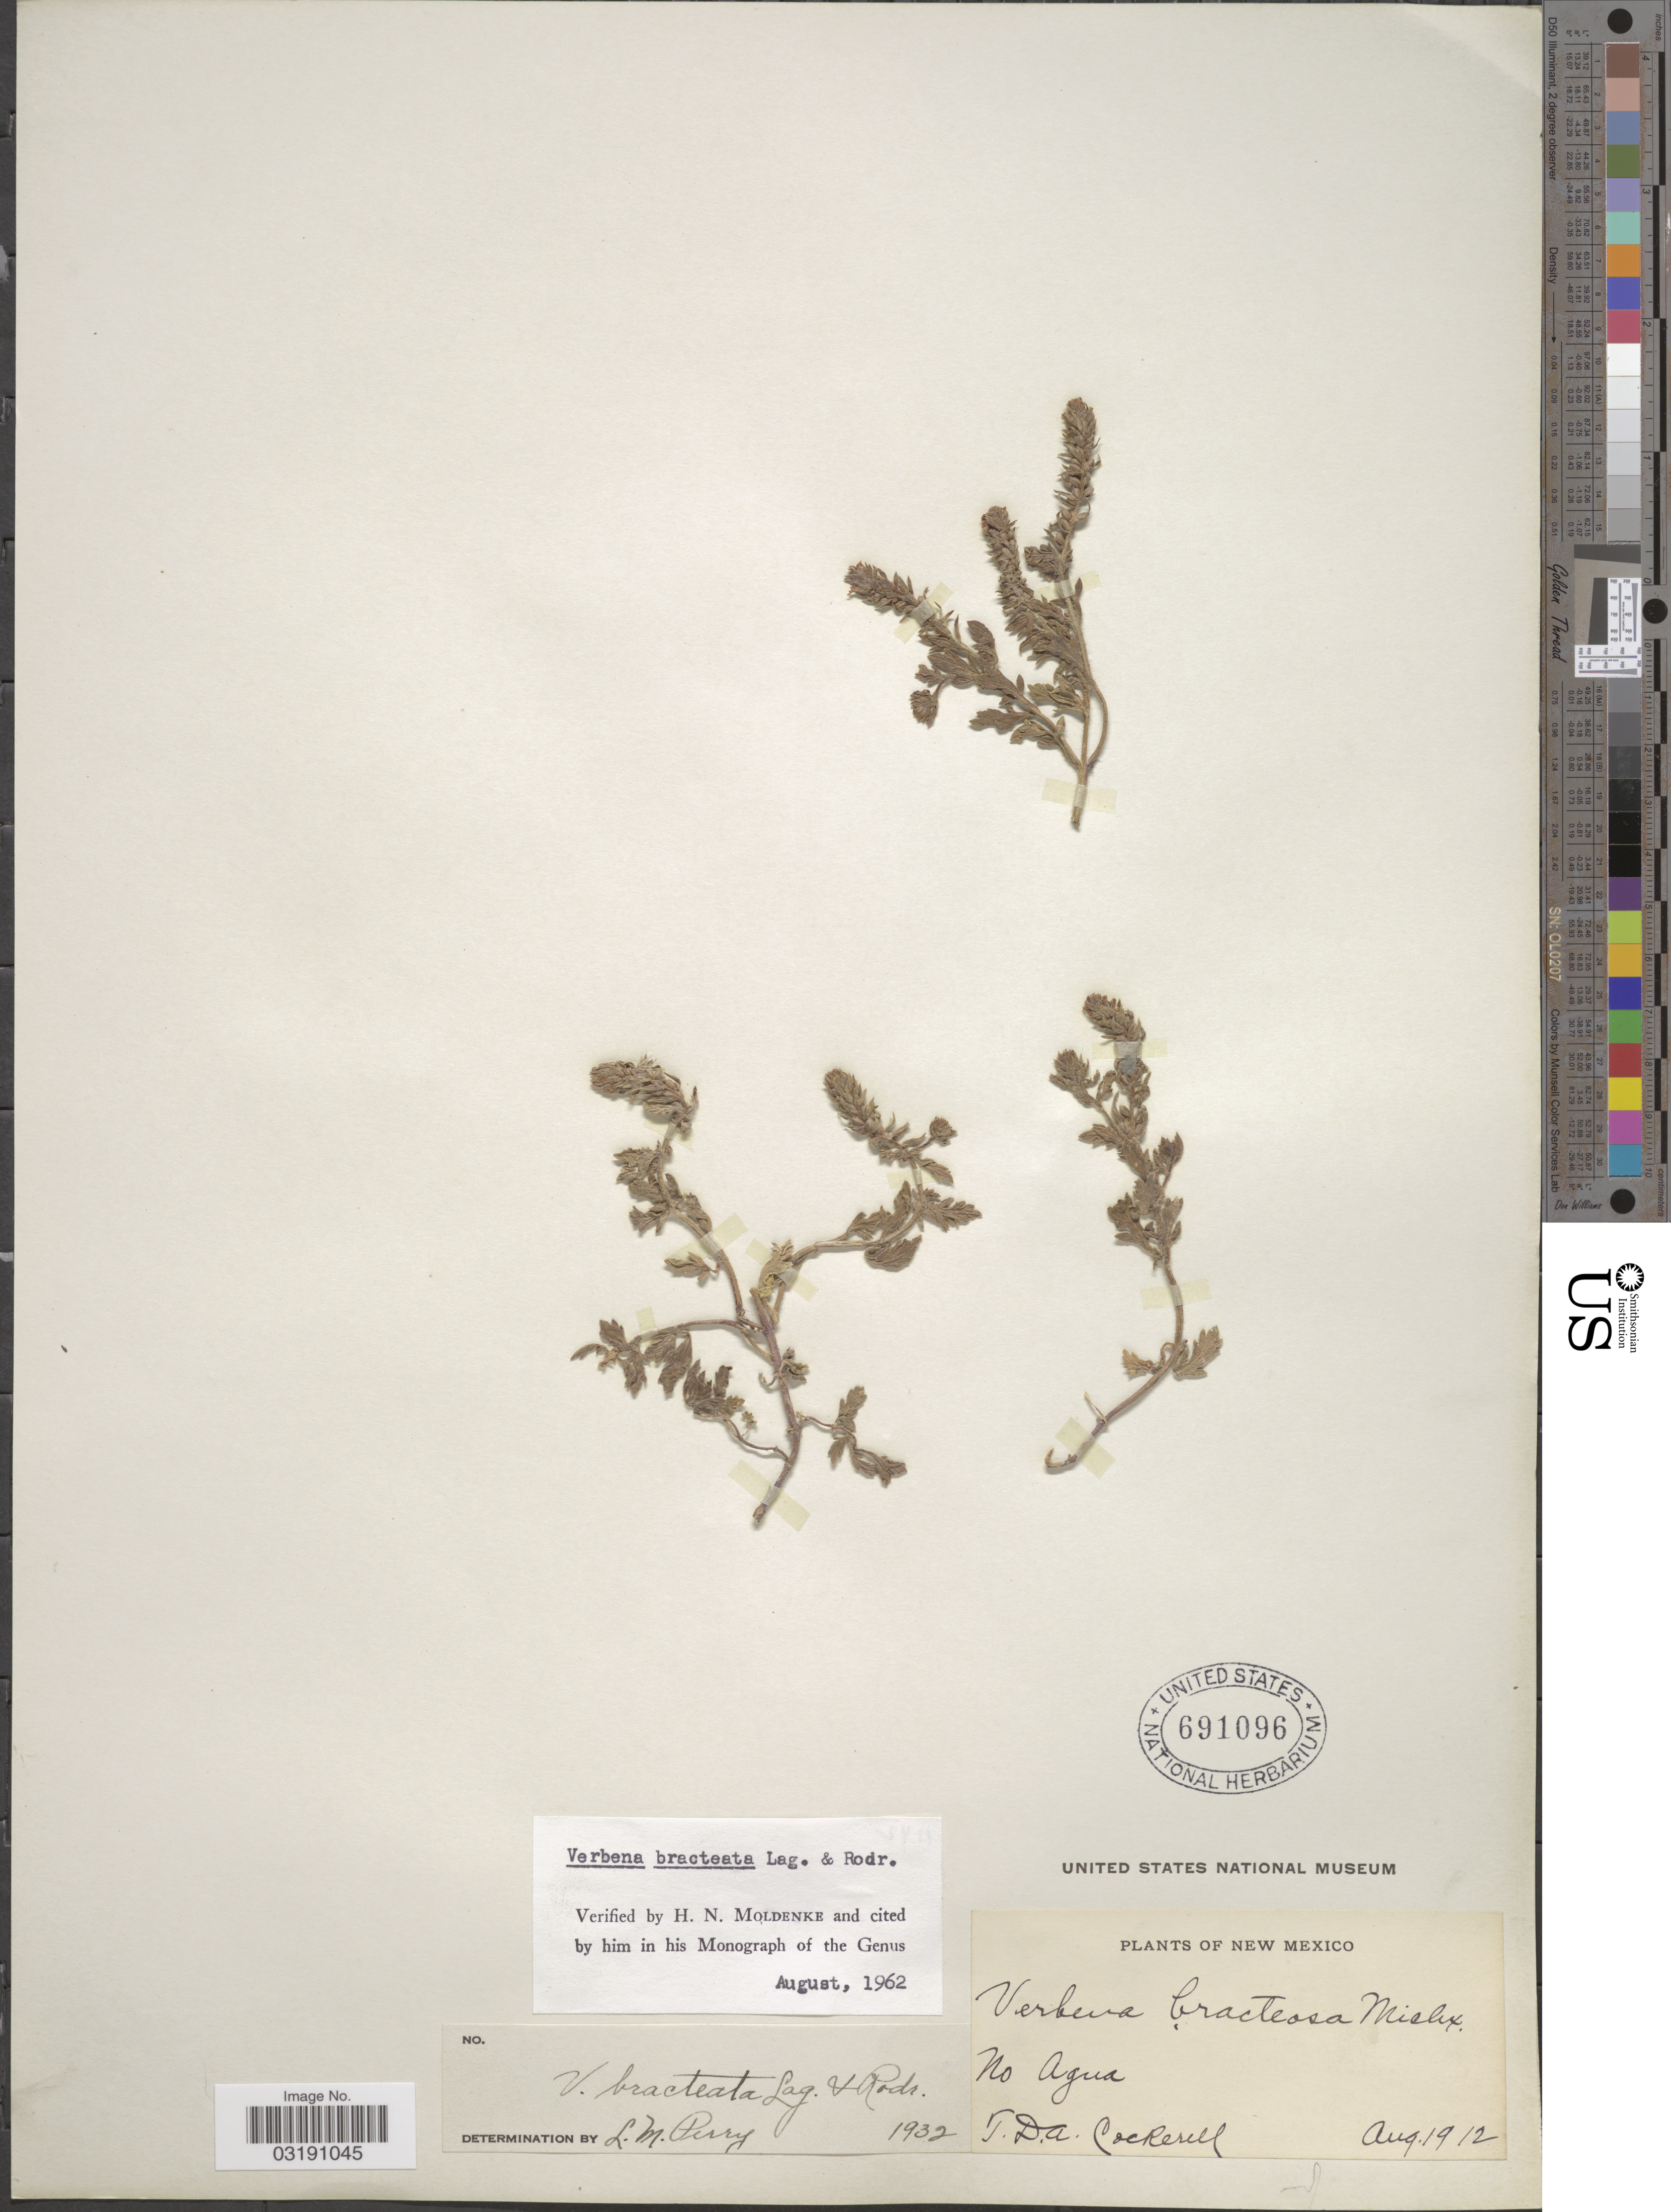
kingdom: Plantae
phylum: Tracheophyta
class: Magnoliopsida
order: Lamiales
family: Verbenaceae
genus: Verbena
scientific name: Verbena bracteata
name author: Cav. ex Lag. & Rodr.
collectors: T. Cockerell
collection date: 1912-08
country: United States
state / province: New Mexico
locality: No Agua.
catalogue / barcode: US 691096